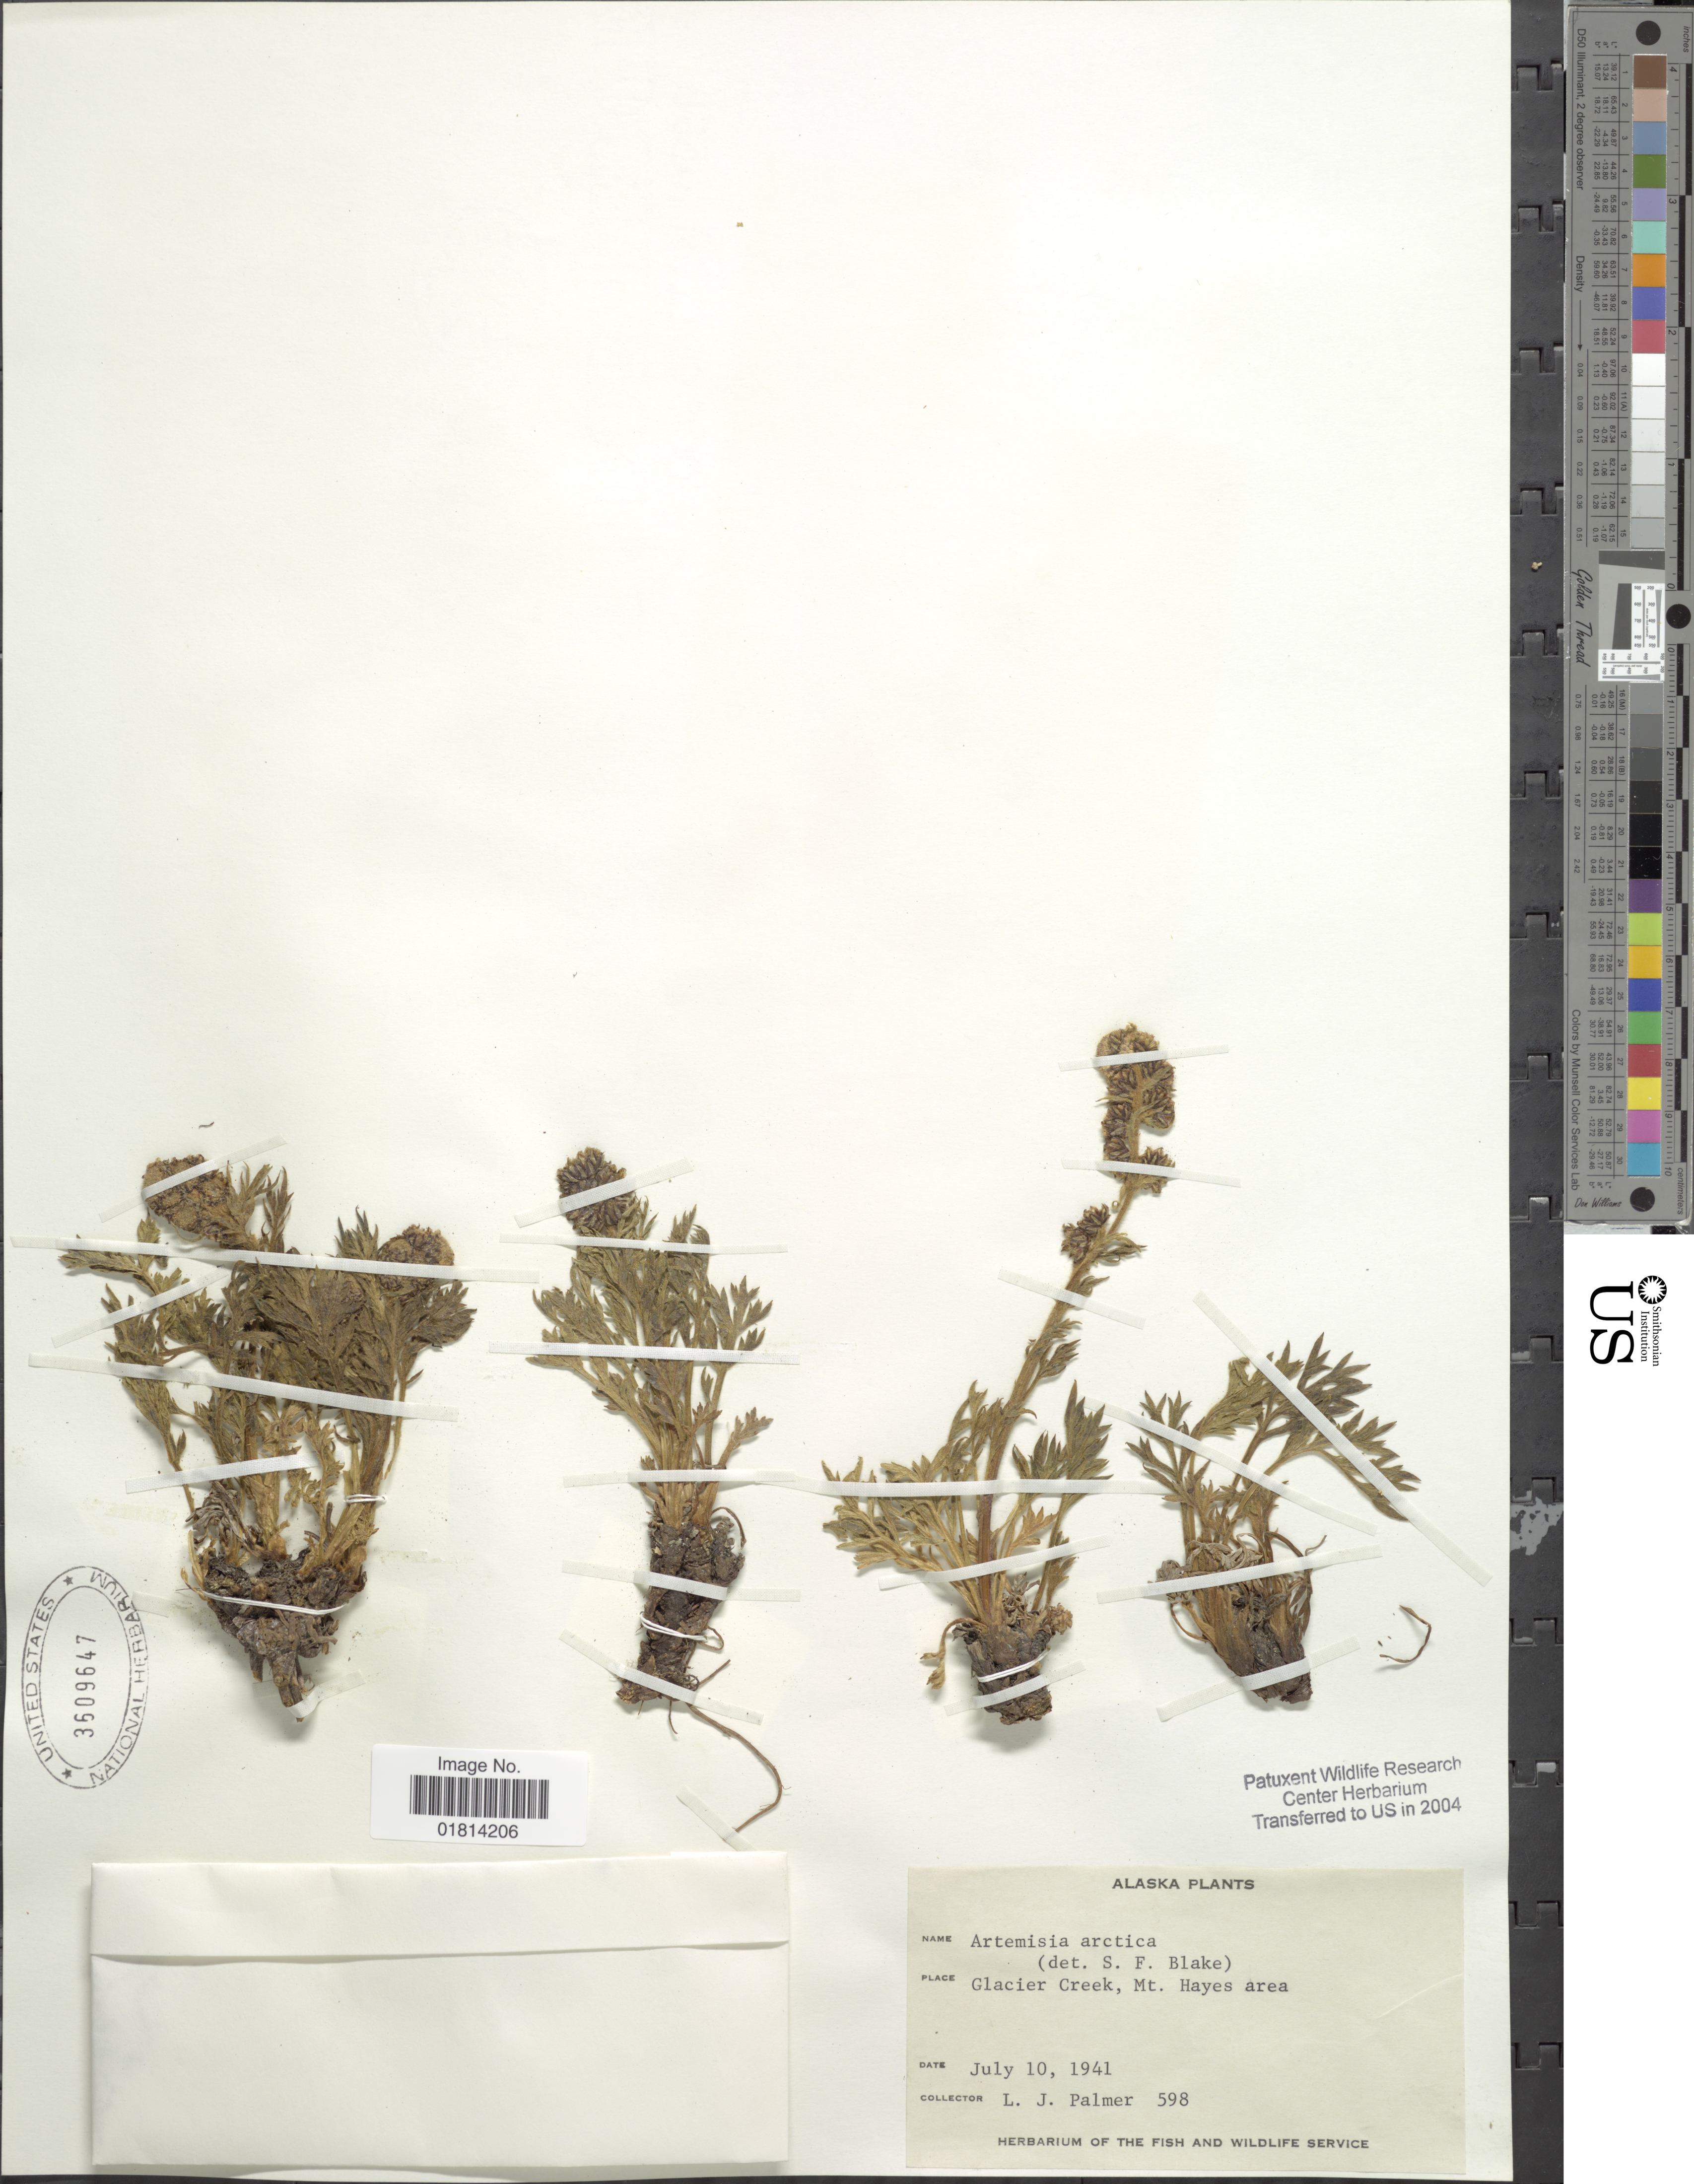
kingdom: Plantae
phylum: Tracheophyta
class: Magnoliopsida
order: Asterales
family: Asteraceae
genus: Artemisia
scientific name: Artemisia arctica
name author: Less.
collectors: L. J. Palmer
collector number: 598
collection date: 1941-07-10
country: United States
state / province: Alaska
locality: Glacier Creek, Mt. Hayes area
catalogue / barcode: US 3609647